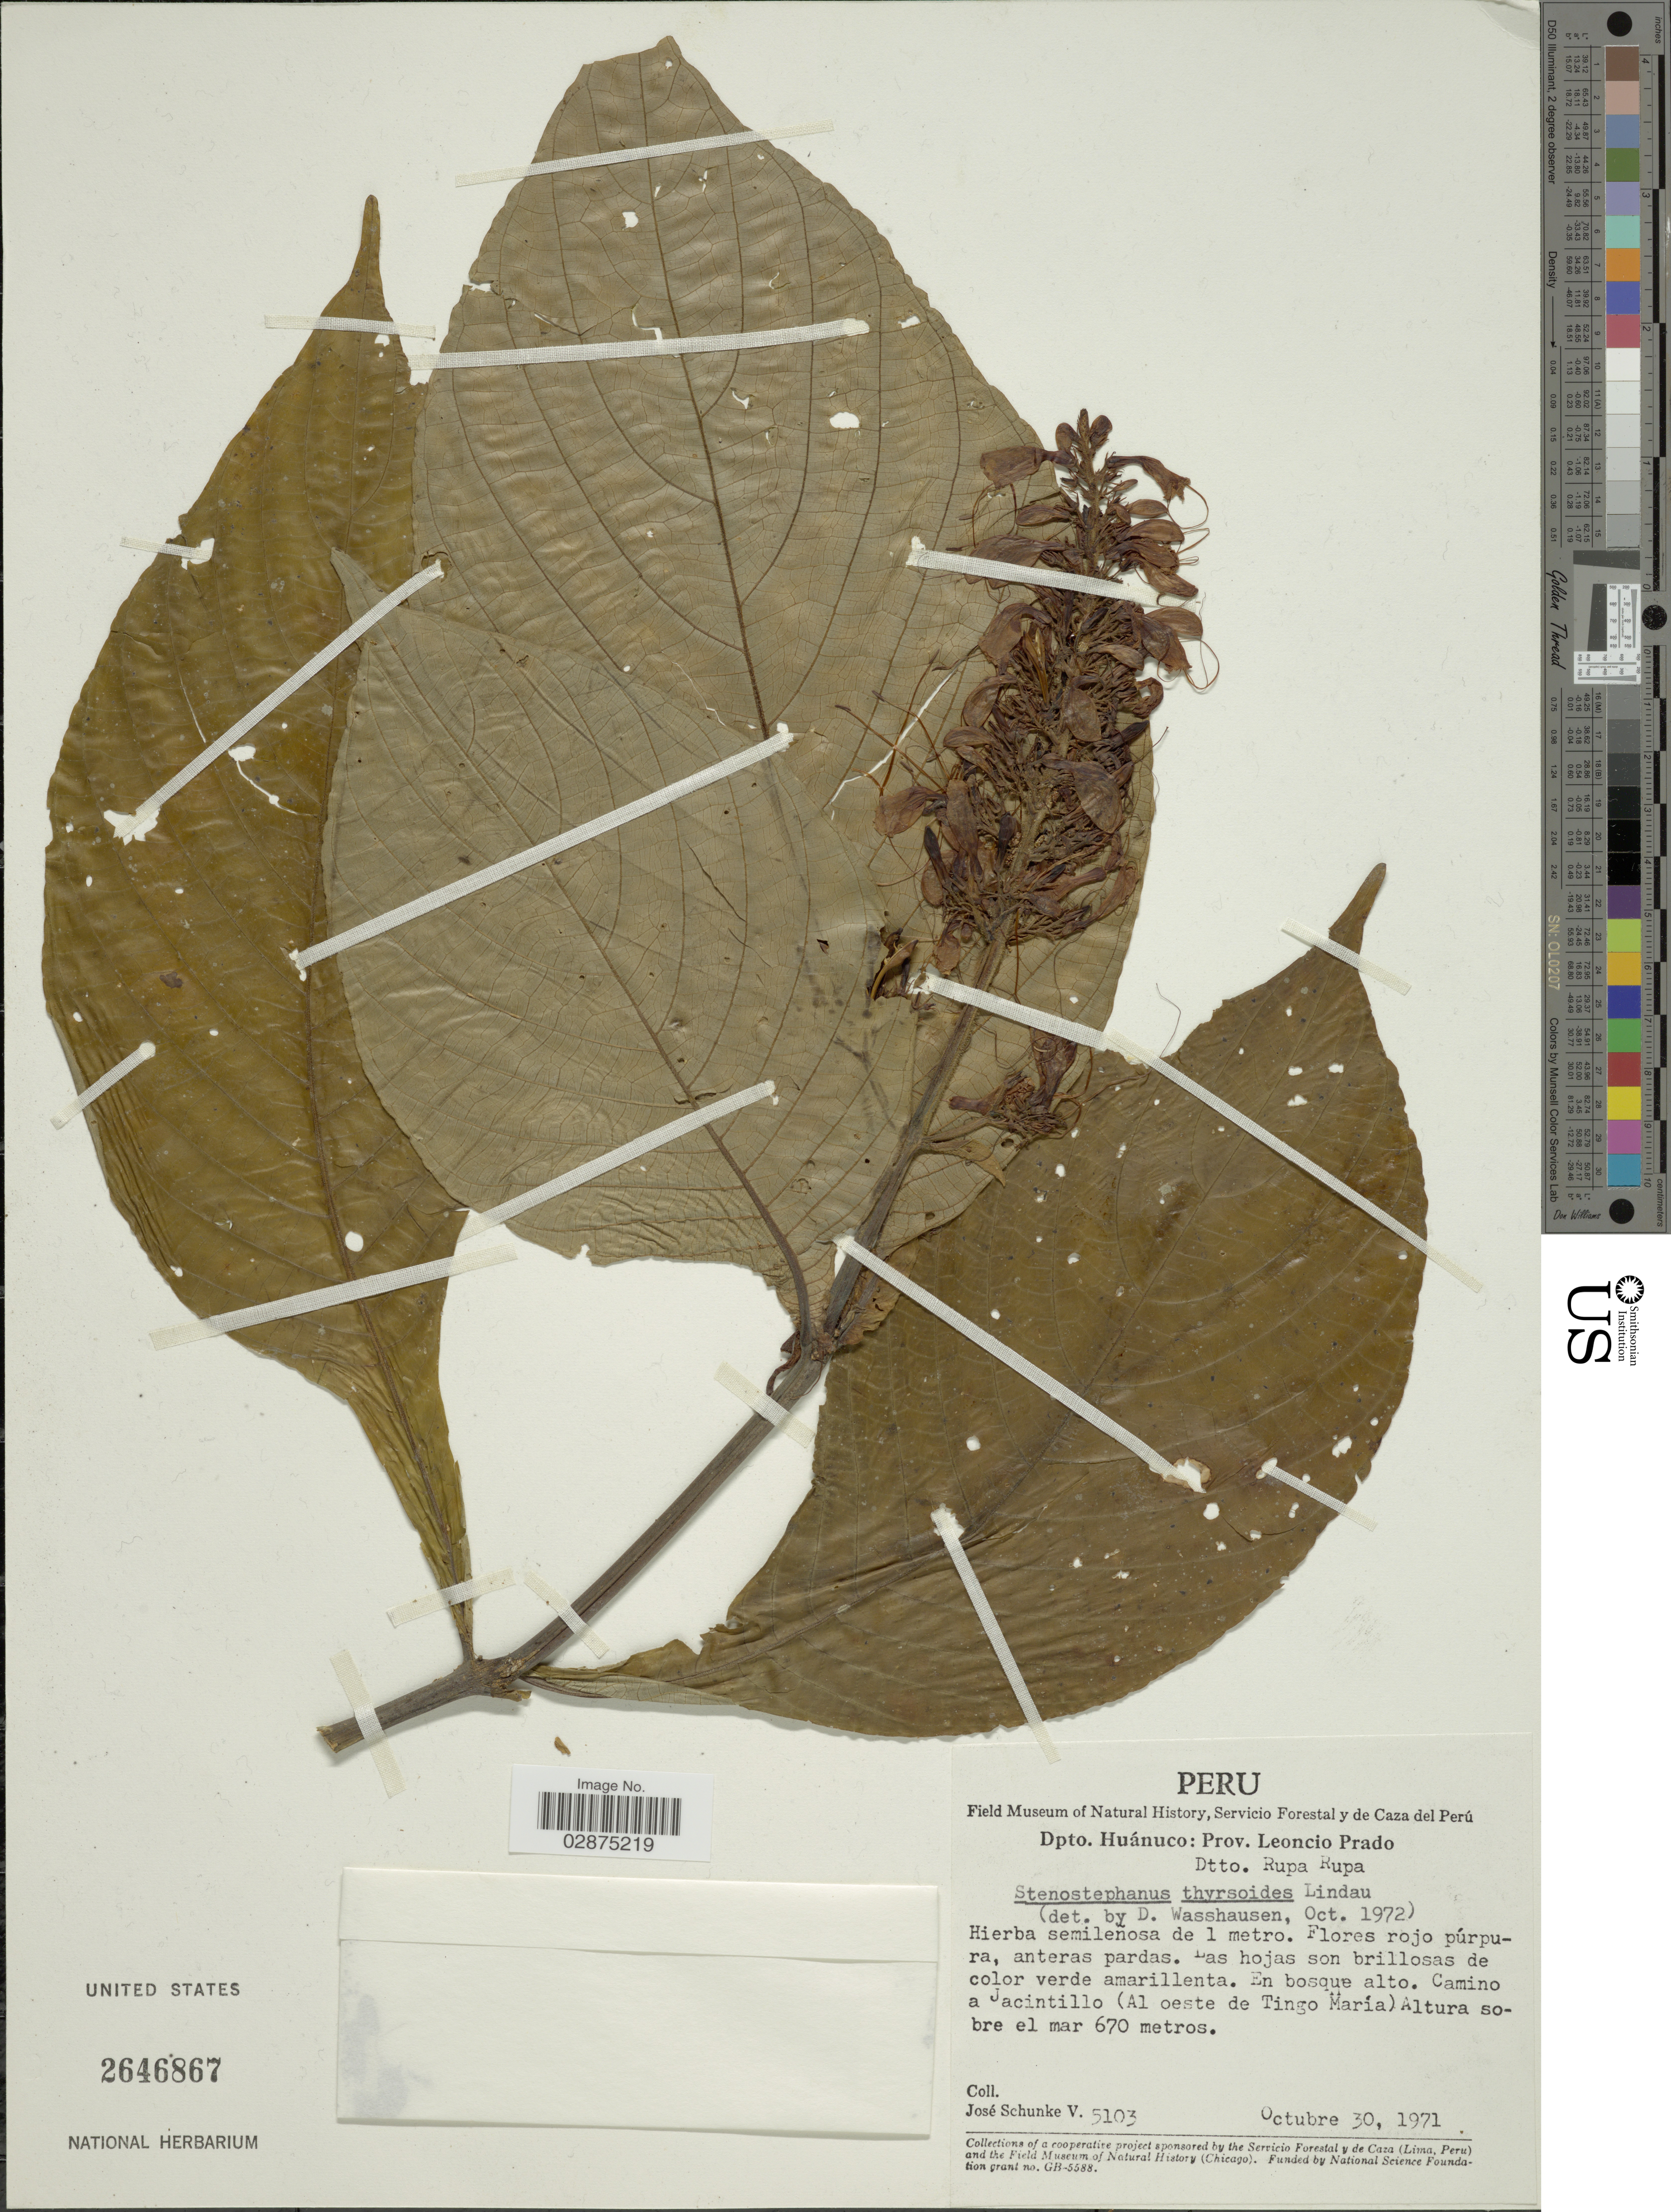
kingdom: Plantae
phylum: Tracheophyta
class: Magnoliopsida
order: Lamiales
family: Acanthaceae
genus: Stenostephanus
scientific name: Stenostephanus longistaminus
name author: (Ruiz & Pav.) V.M. Baum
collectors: J. Schunke Vigo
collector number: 5103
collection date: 1971-10-30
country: Peru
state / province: Huánuco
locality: Dpto. Huánuco: Prov. Leoncio Prado. Dtto. Rupa Rupa. Camino a Jacintillo (Al oeste de Tingo María).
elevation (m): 670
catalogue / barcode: US 2646867